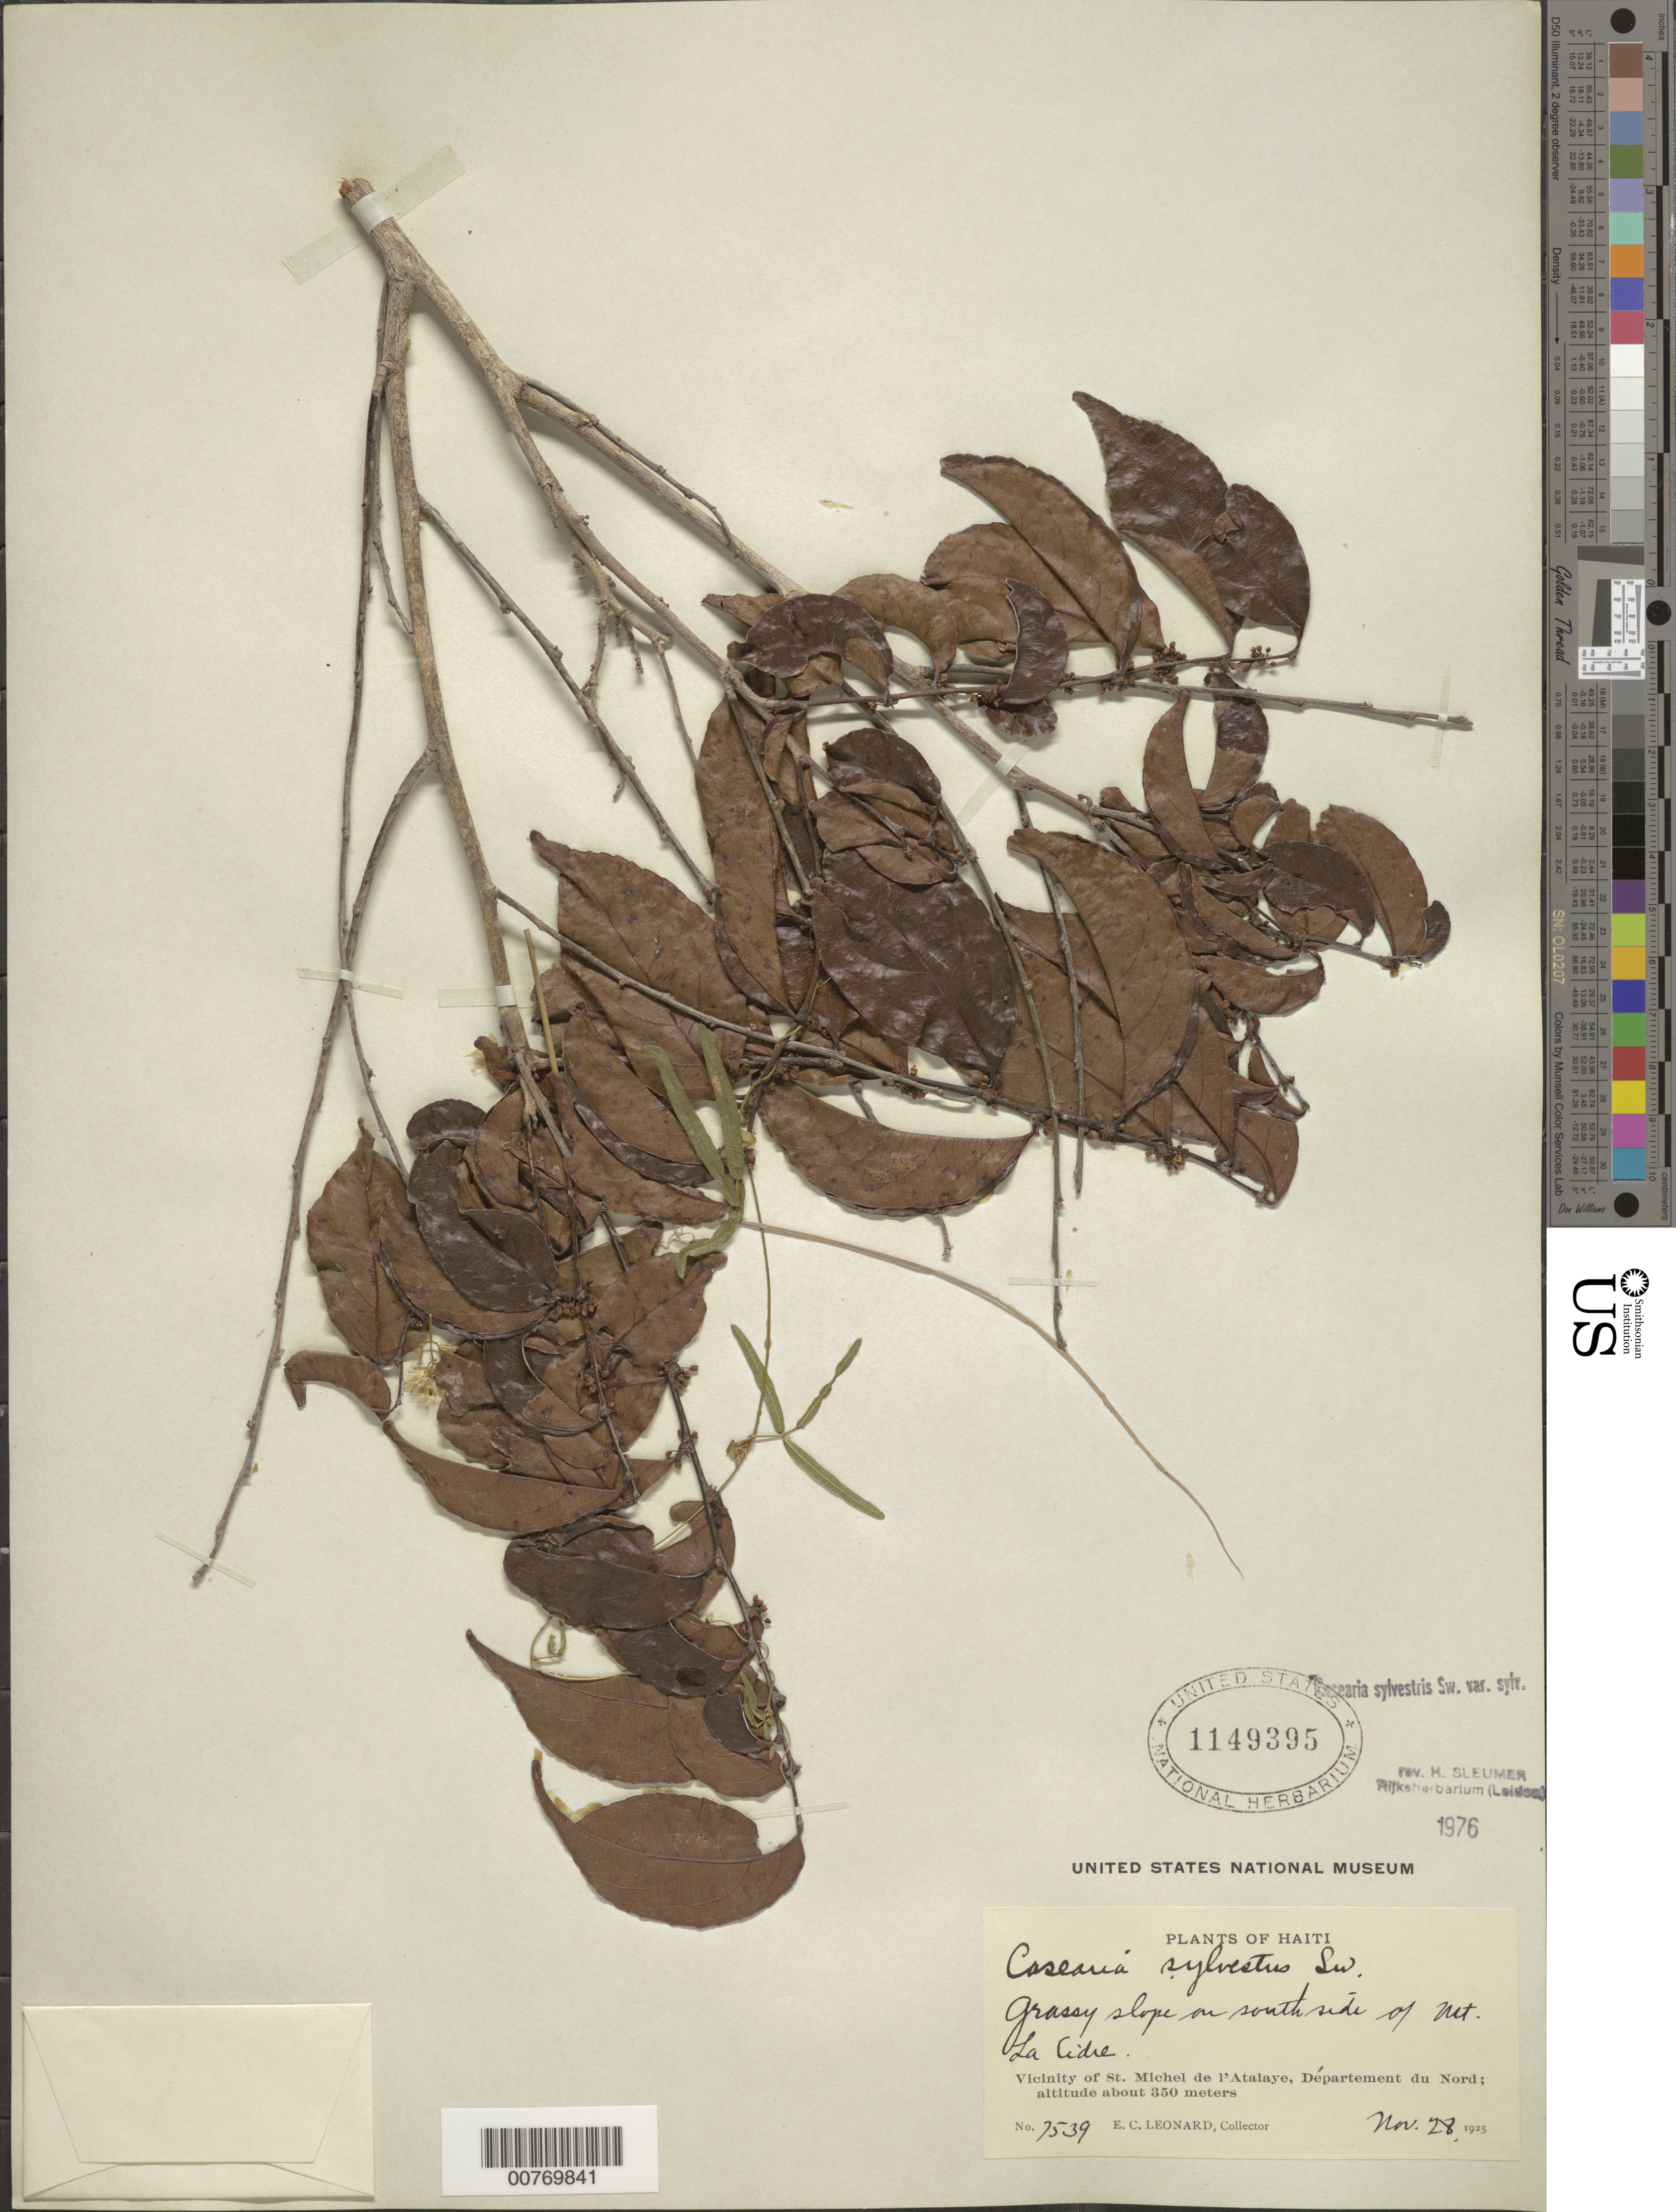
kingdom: Plantae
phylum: Tracheophyta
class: Magnoliopsida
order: Malpighiales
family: Salicaceae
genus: Casearia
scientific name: Casearia sylvestris var. sylvestris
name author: Sw.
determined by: Sleumer, H. O.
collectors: E. C. Leonard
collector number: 7539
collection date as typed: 28 Nov 1925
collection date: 1925-11-28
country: Haiti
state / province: Nord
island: Hispaniola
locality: Vicinity of St. Michel de l'Atalaye, Department of Nord.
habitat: Grassy slope on south side of Mt. La Cidre.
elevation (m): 350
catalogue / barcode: US 1149395